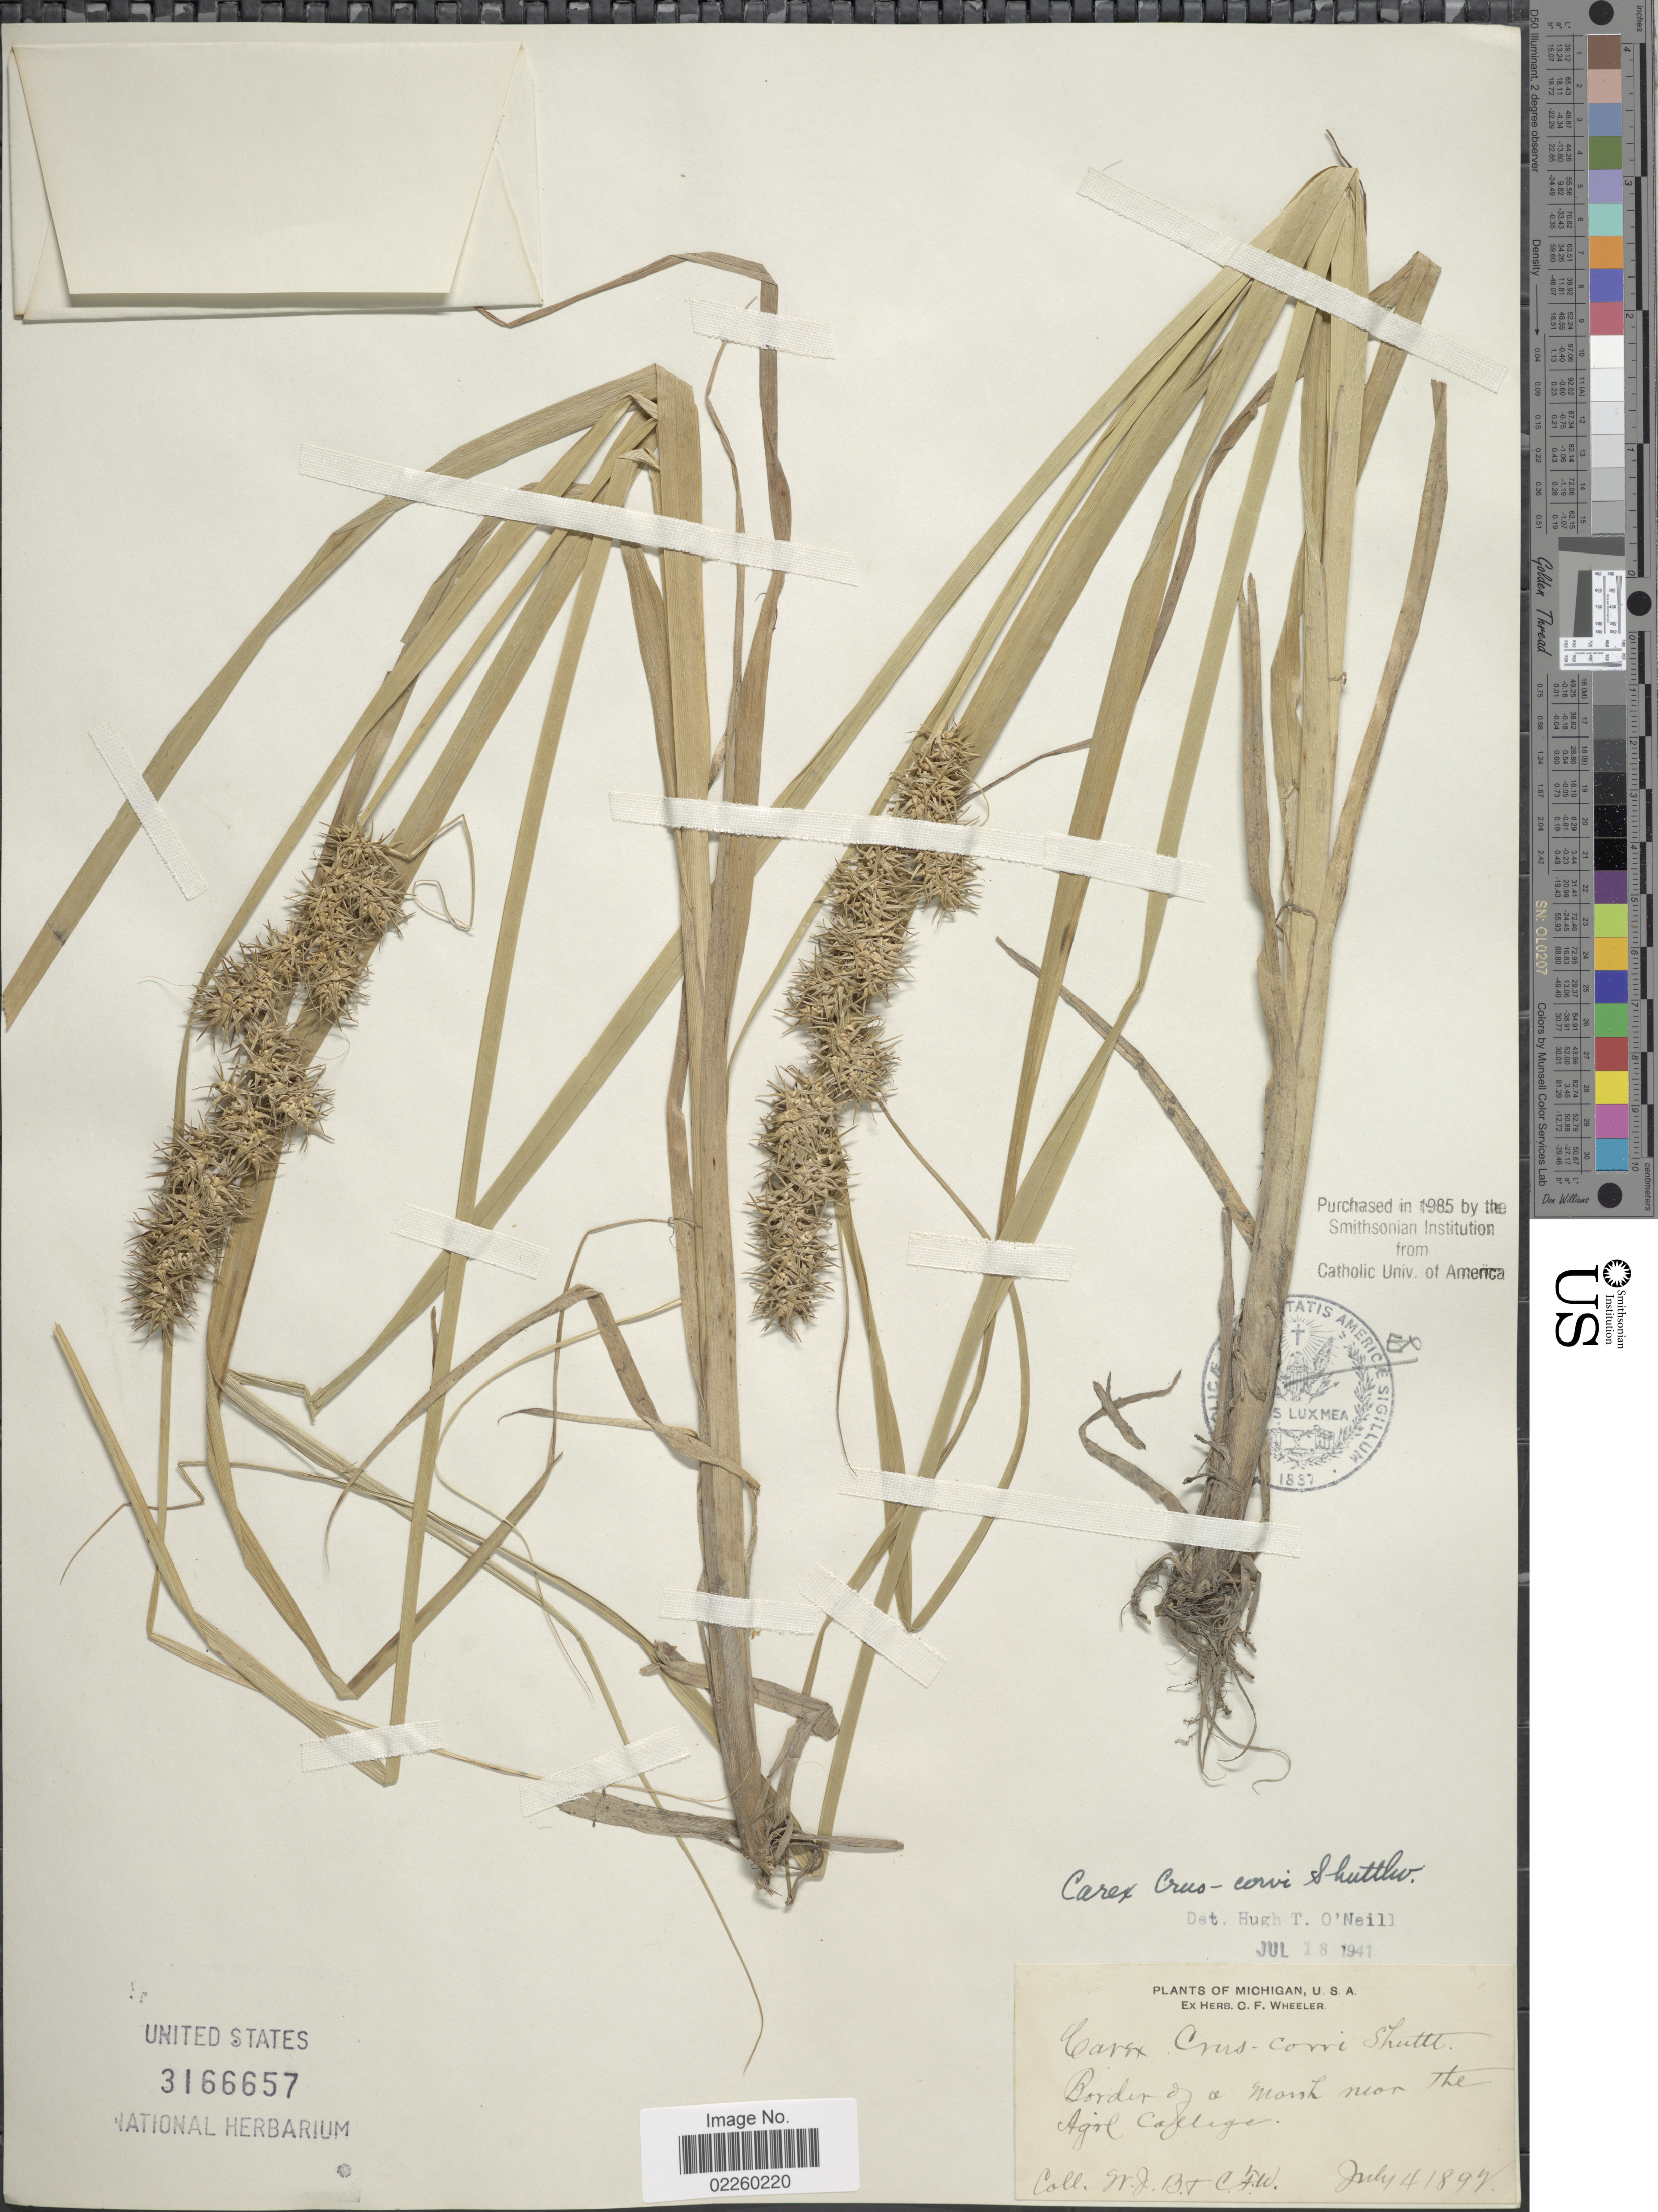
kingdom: Plantae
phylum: Tracheophyta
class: Liliopsida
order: Poales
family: Cyperaceae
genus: Carex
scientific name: Carex crus-corvi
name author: Shuttlew. ex Kunze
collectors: W. Wheeler, B. Wheeler & C. Wheeler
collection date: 1899-07-04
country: United States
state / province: Michigan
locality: Border of a marsh near the Agri. College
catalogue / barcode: US 3166657